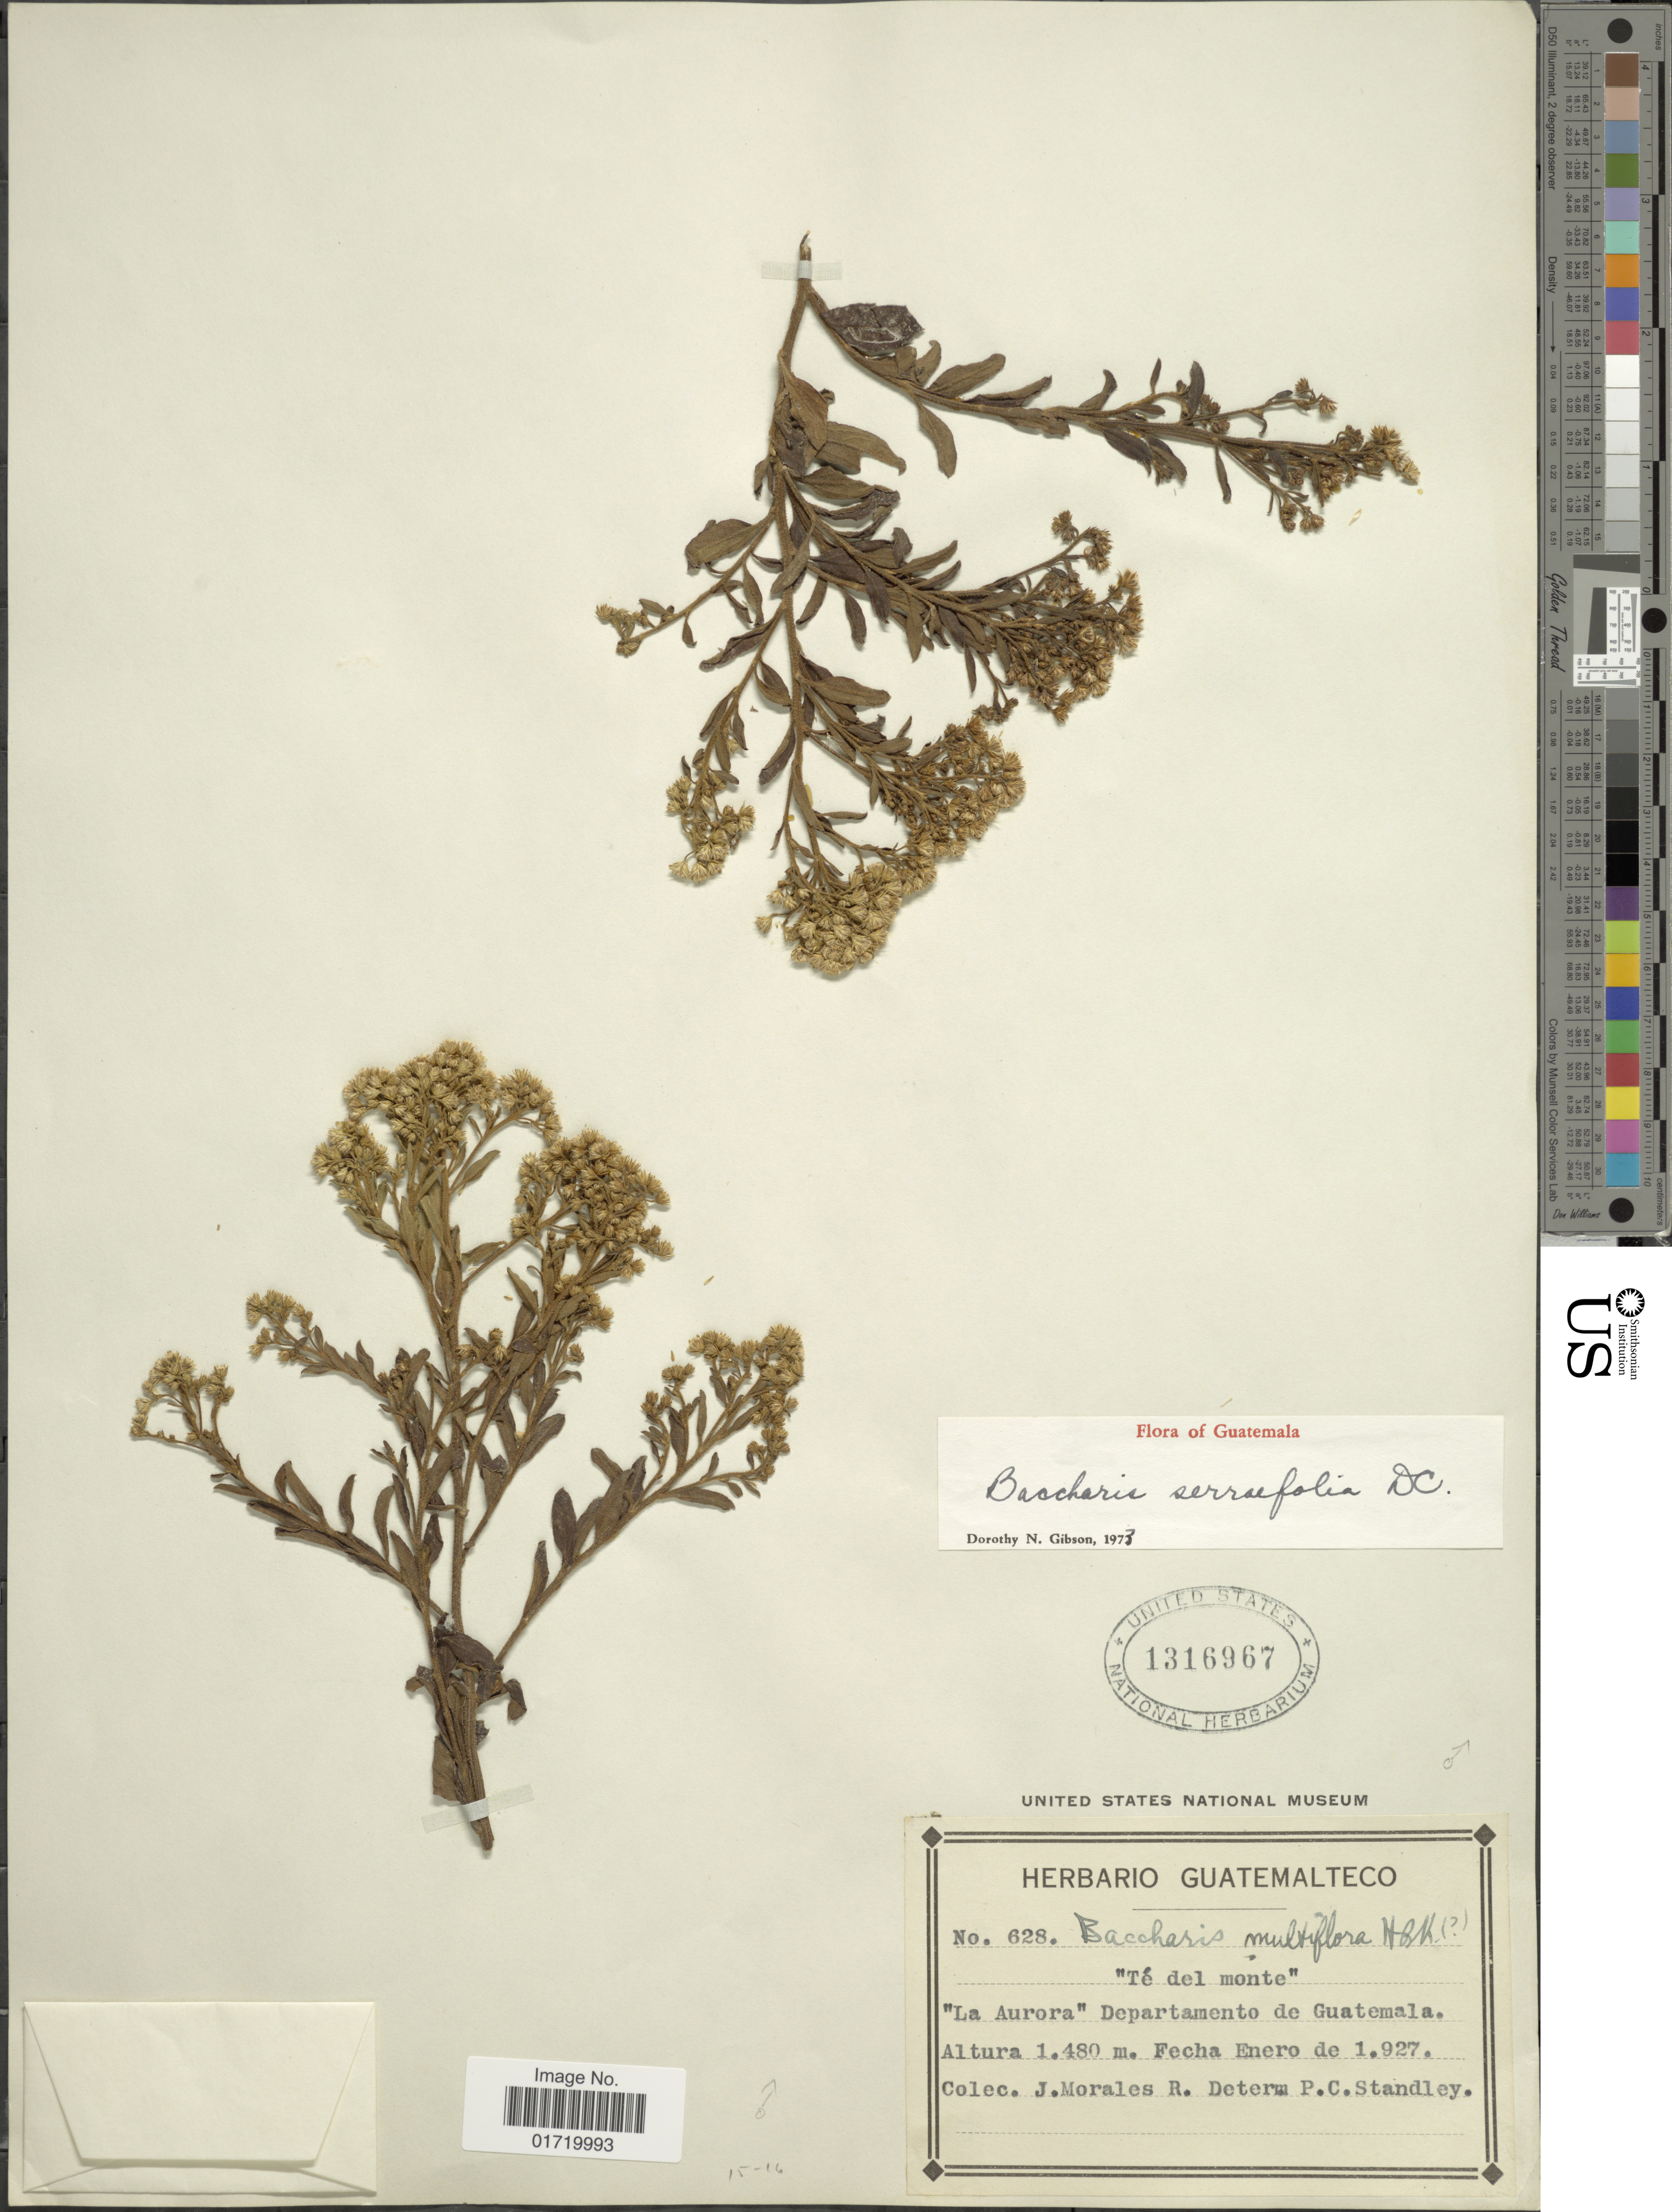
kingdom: Plantae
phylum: Tracheophyta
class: Magnoliopsida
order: Asterales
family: Asteraceae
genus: Baccharis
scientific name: Baccharis serrifolia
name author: DC.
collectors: J. Morales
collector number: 628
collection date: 1927-01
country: Guatemala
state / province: Guatemala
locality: La Aurora, Te del monte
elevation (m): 1480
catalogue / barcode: US 1316967